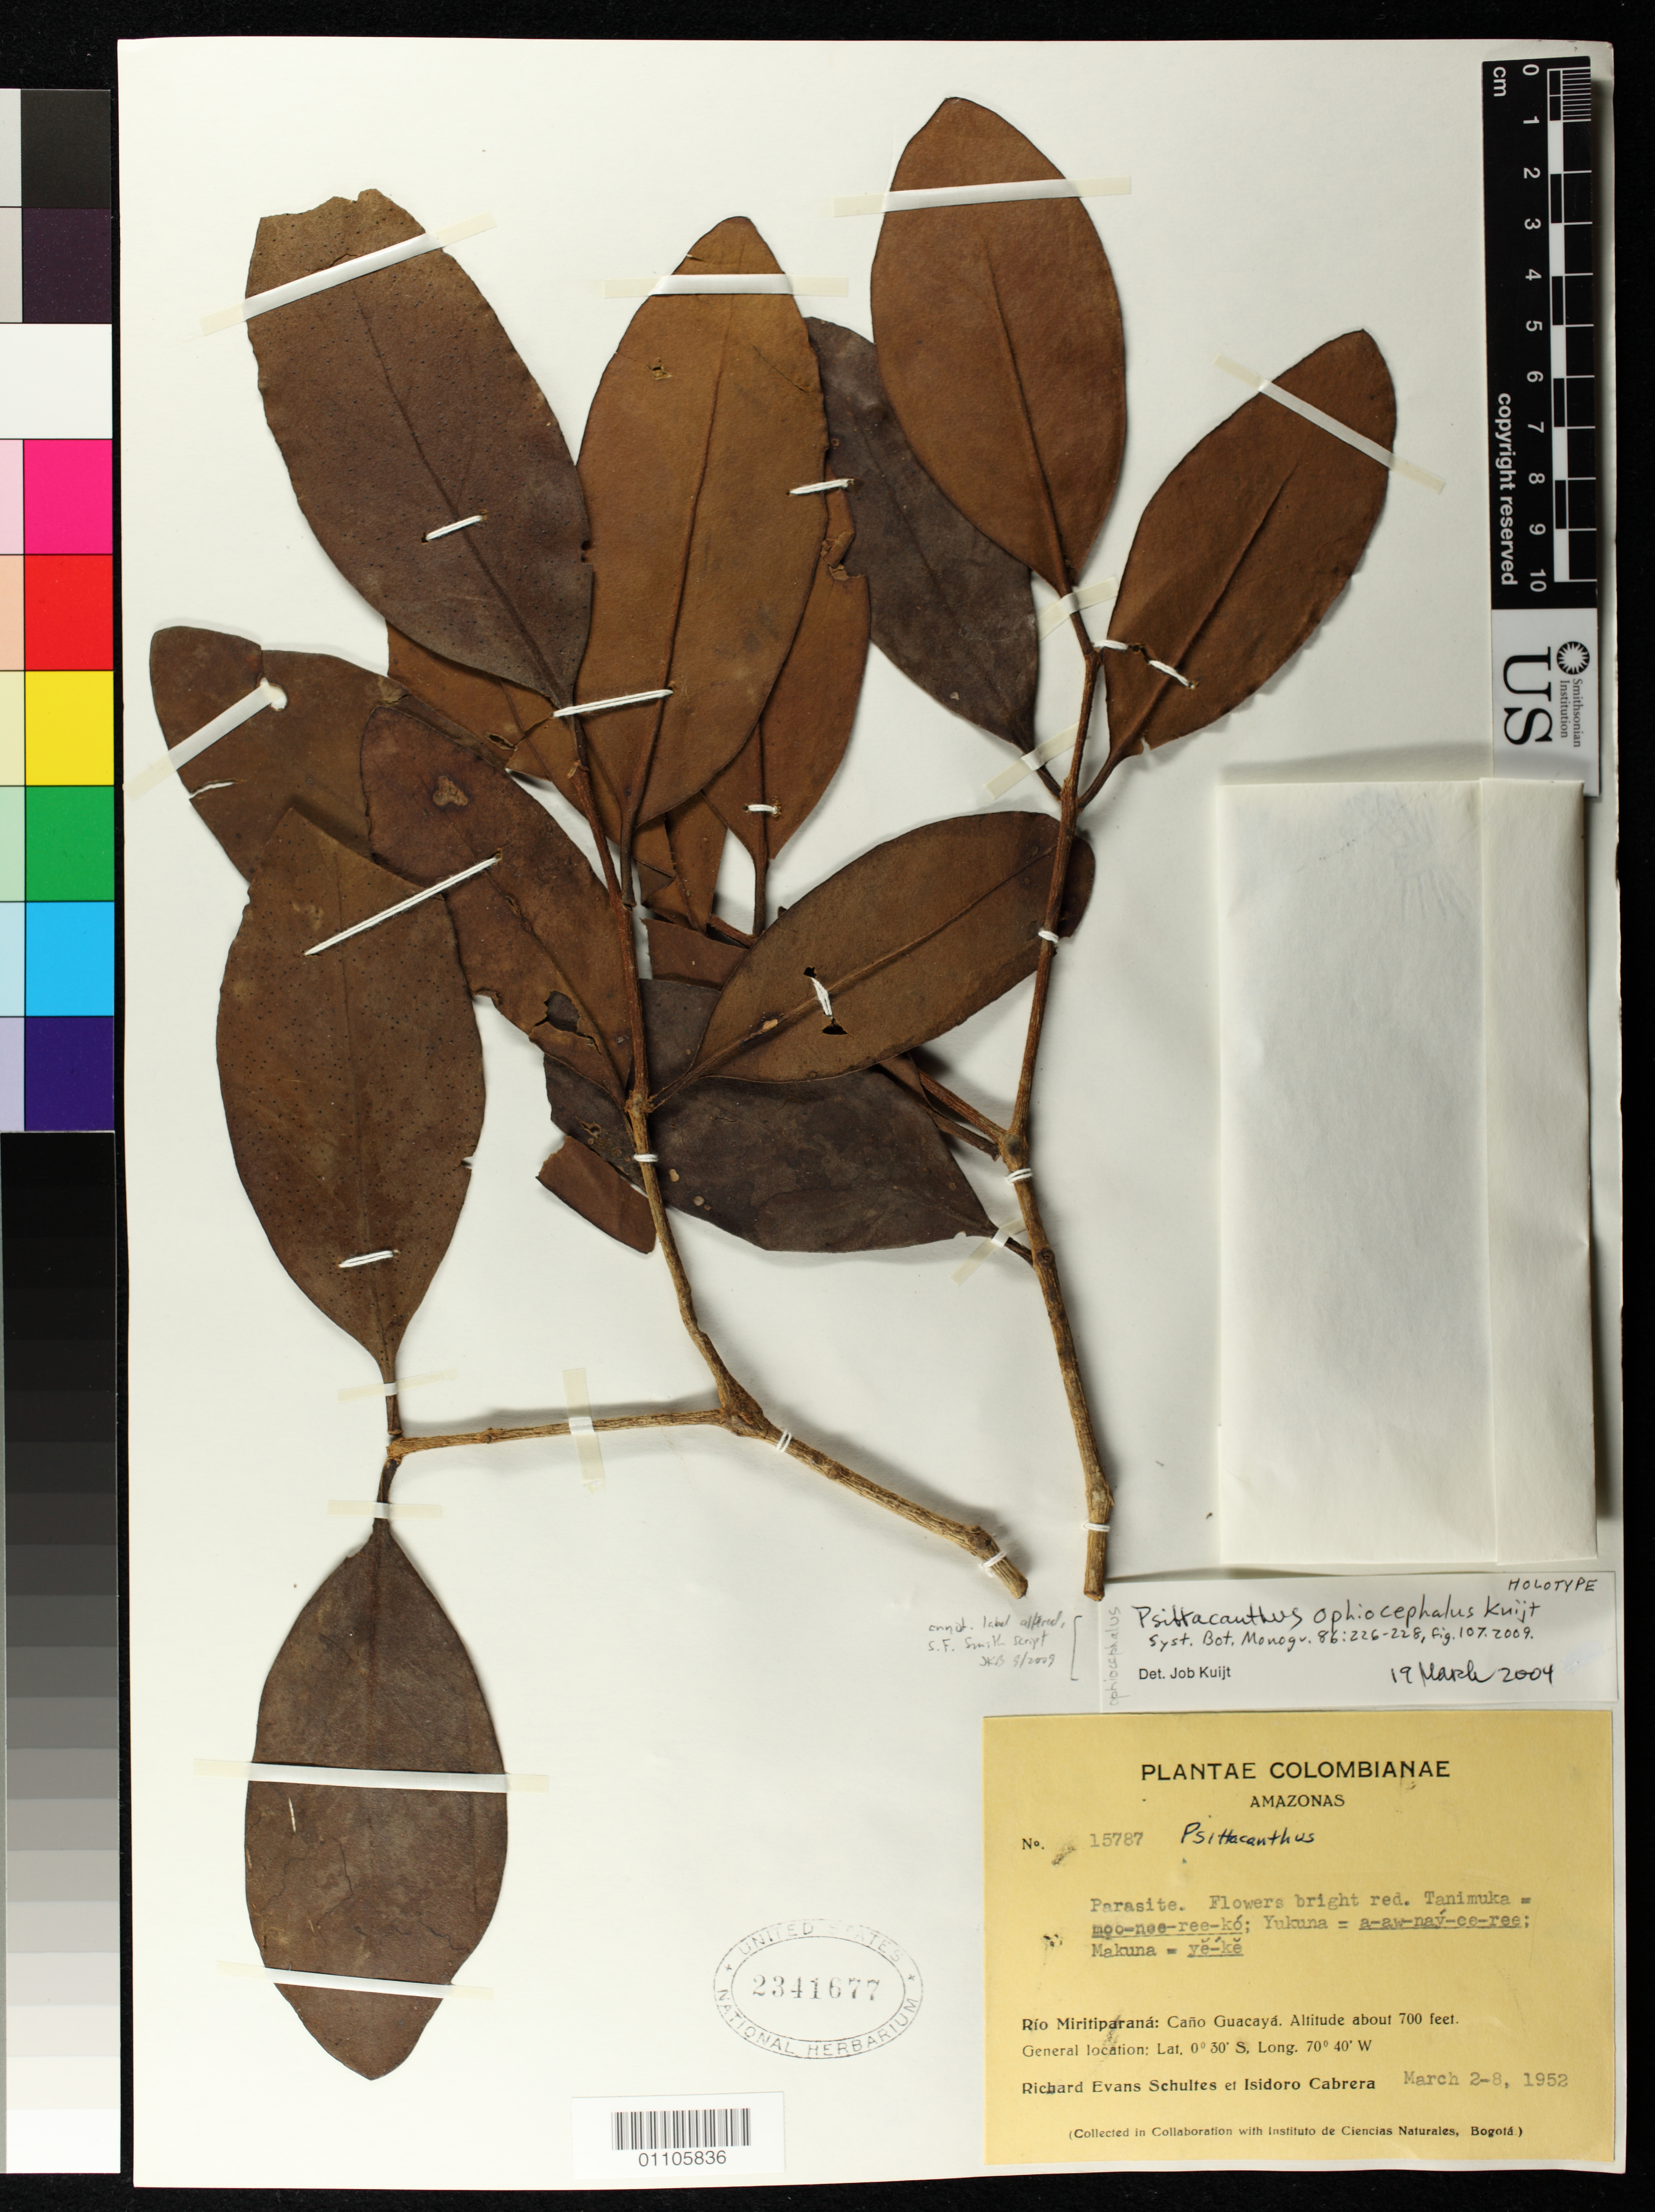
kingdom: Plantae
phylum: Tracheophyta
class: Magnoliopsida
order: Santalales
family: Loranthaceae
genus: Psittacanthus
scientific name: Psittacanthus ophiocephalus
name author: Kuijt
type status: Holotype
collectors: R. E. Schultes & I. Cabrera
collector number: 15787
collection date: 1952-03-02/1952-03-08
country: Colombia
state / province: Amazônas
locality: Río Miritiparaná: Caño Guacayá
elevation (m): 213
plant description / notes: Specimen annotated by J. Kuijt (2004) only as "Psittacanthus" [Kuijt's annotation label altered at later date (name, bibliographic reference & "HOLOTYPE" added), S.F. Smith script].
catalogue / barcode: US 2341677